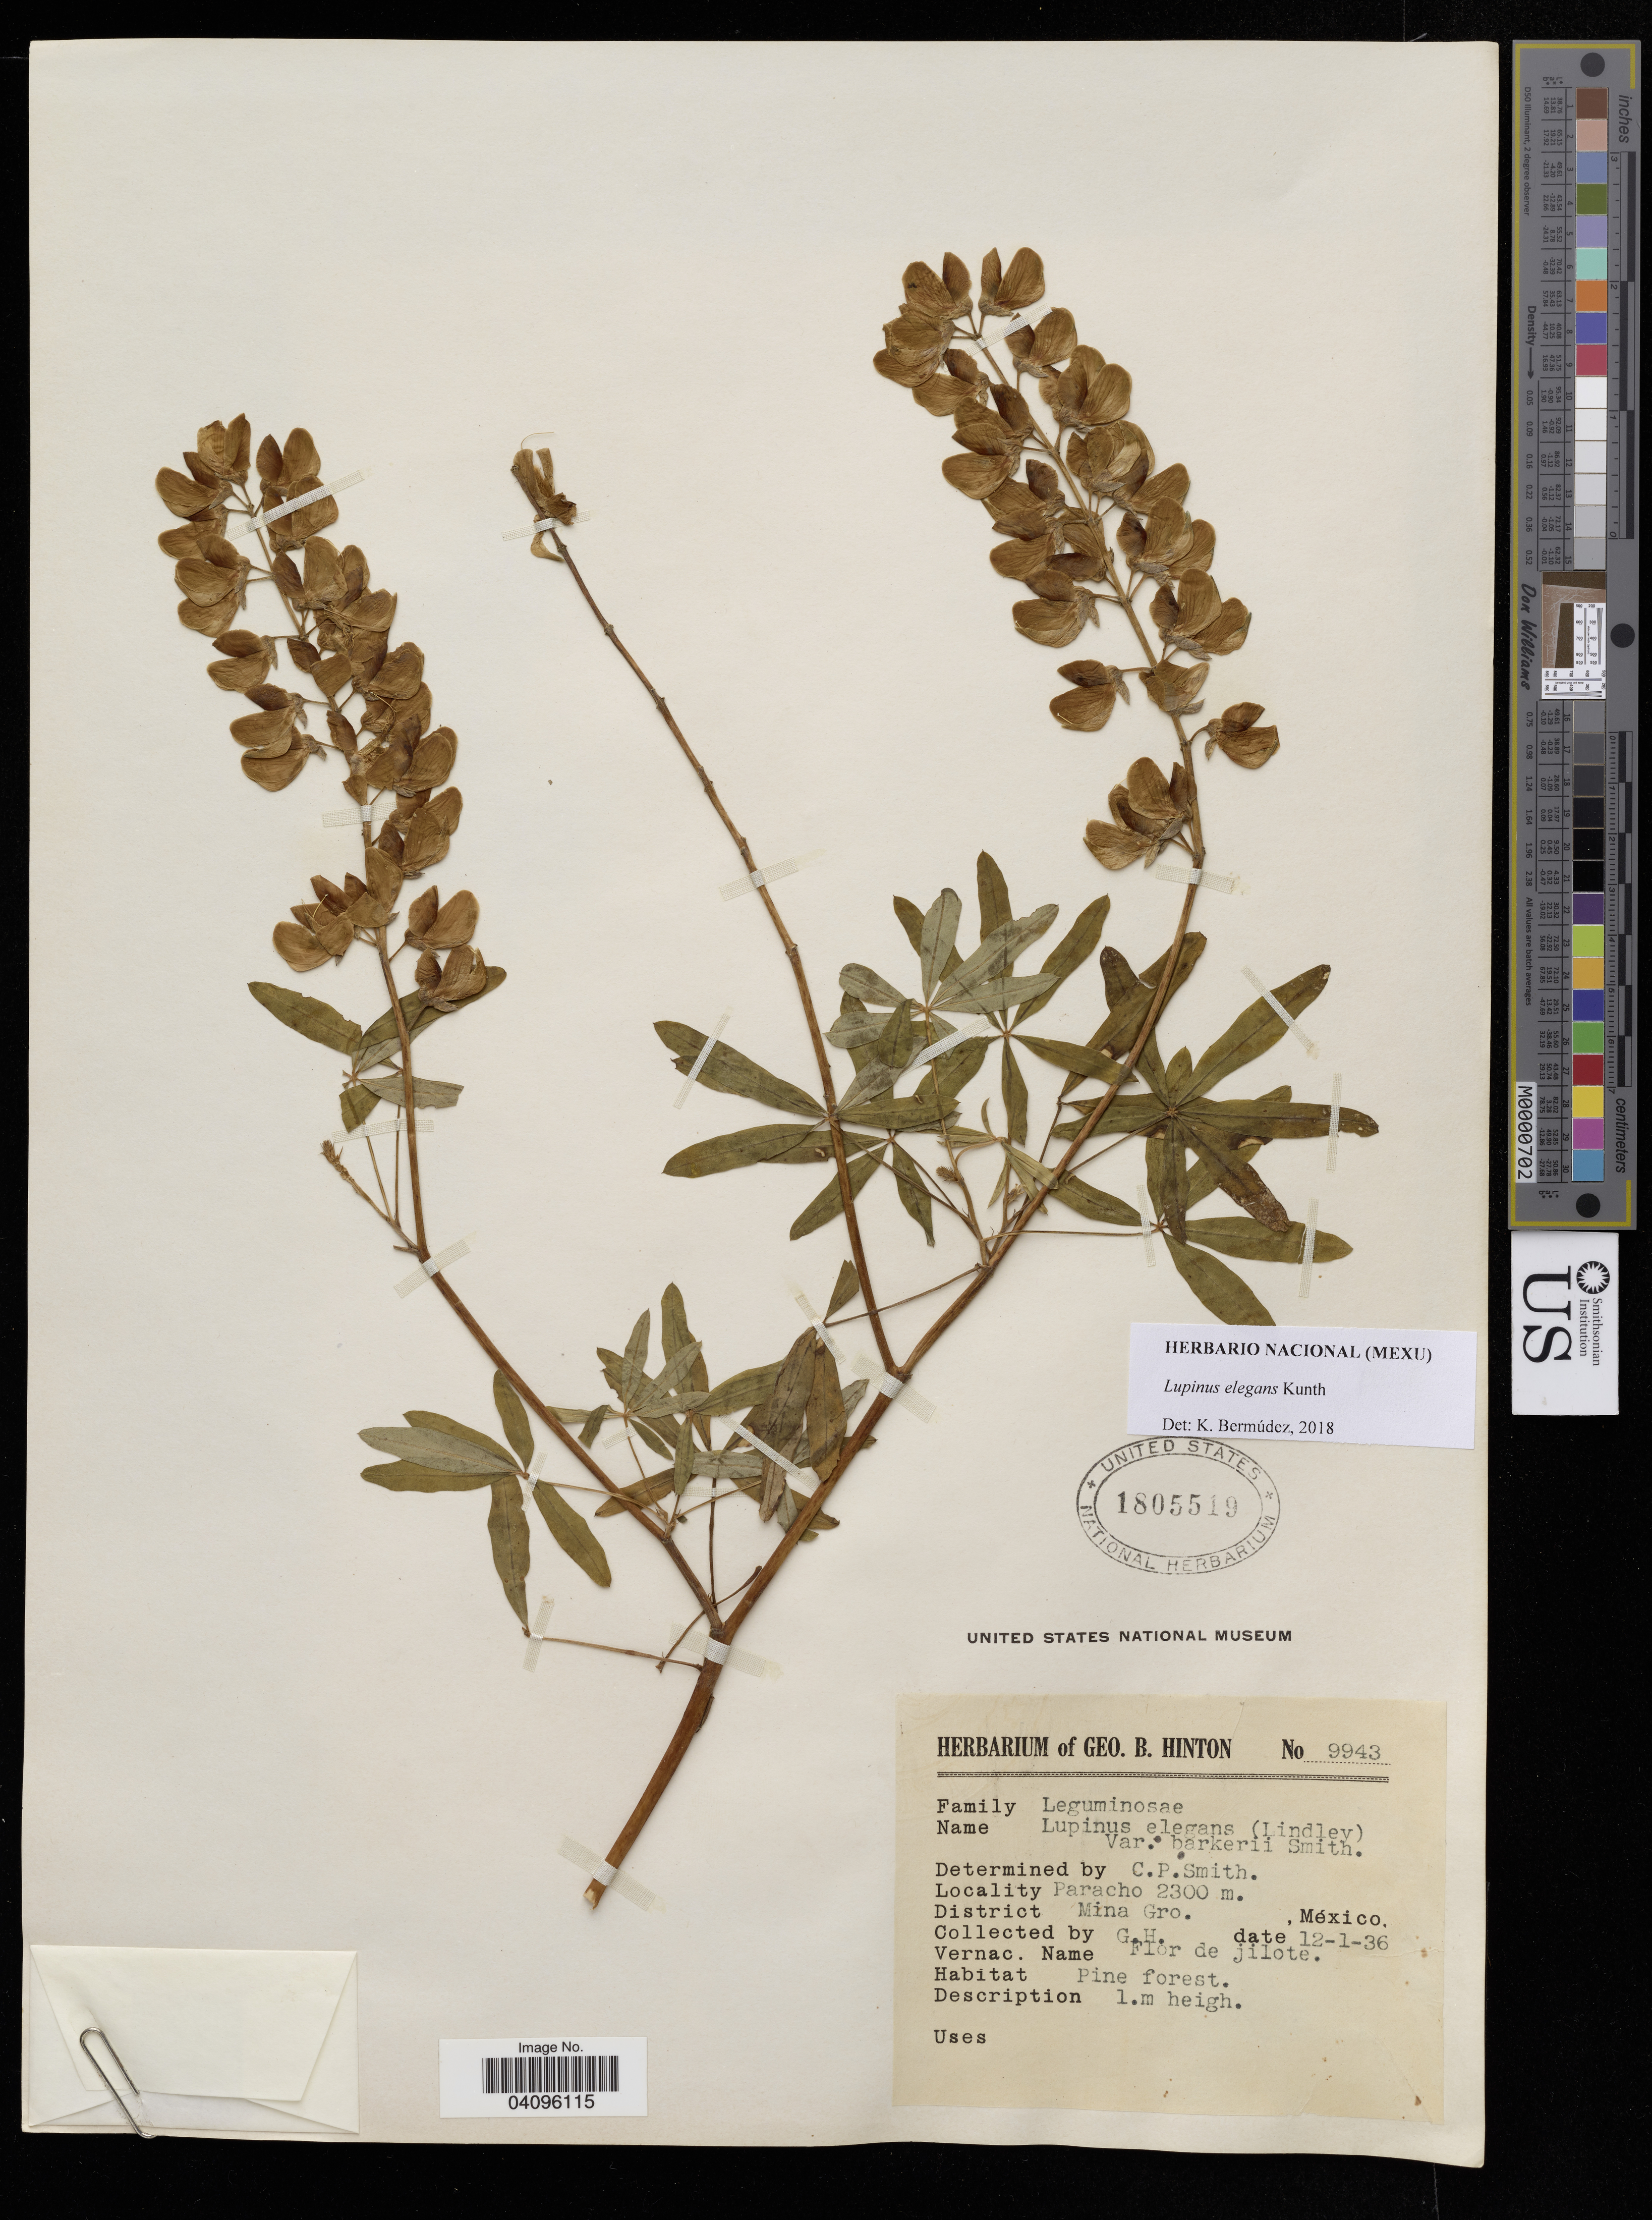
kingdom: Plantae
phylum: Tracheophyta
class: Magnoliopsida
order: Fabales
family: Fabaceae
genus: Lupinus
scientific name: Lupinus elegans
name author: Kunth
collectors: G. B. Hinton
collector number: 9943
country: Mexico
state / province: Guerrero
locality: Paracho. Mina.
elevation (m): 2300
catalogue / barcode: US 1805519